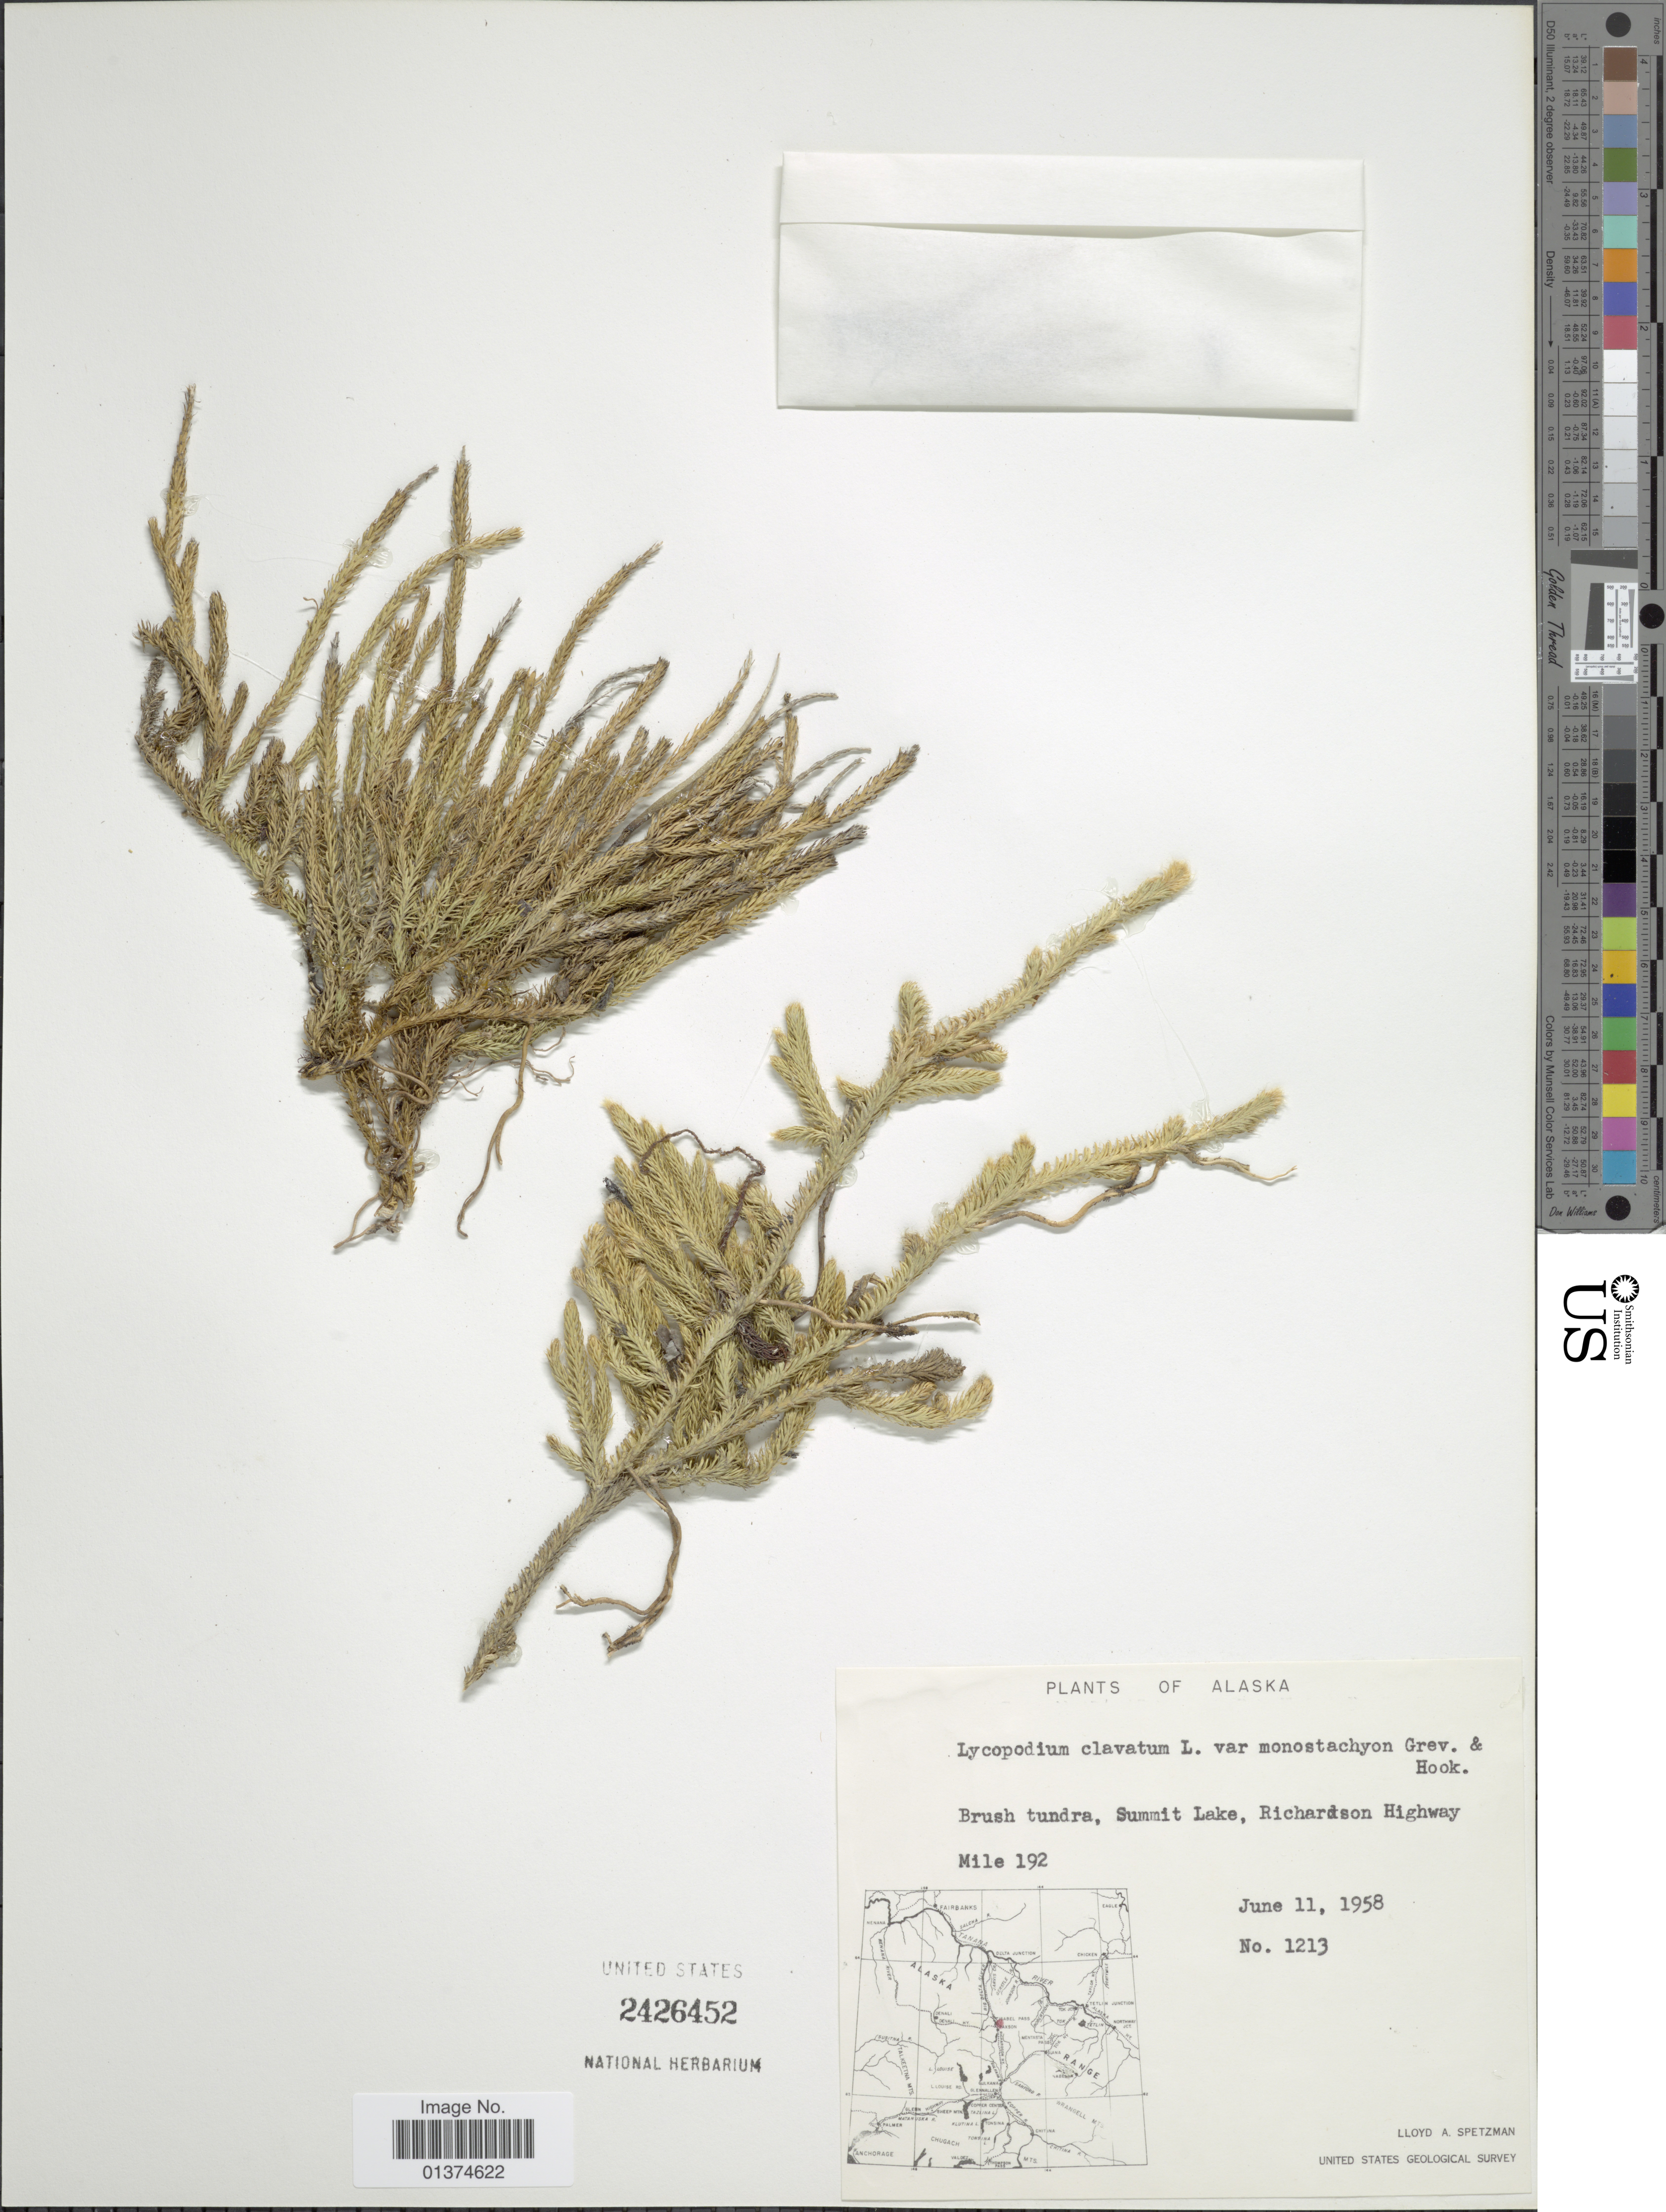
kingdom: Plantae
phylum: Tracheophyta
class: Lycopodiopsida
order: Lycopodiales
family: Lycopodiaceae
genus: Lycopodium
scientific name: Lycopodium clavatum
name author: L.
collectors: L. Spetzman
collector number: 1213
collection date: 1958-06-11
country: United States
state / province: Alaska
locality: Brush tundra,Summit Lake, Richardson Highway Mile 192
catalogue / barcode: US 2426452